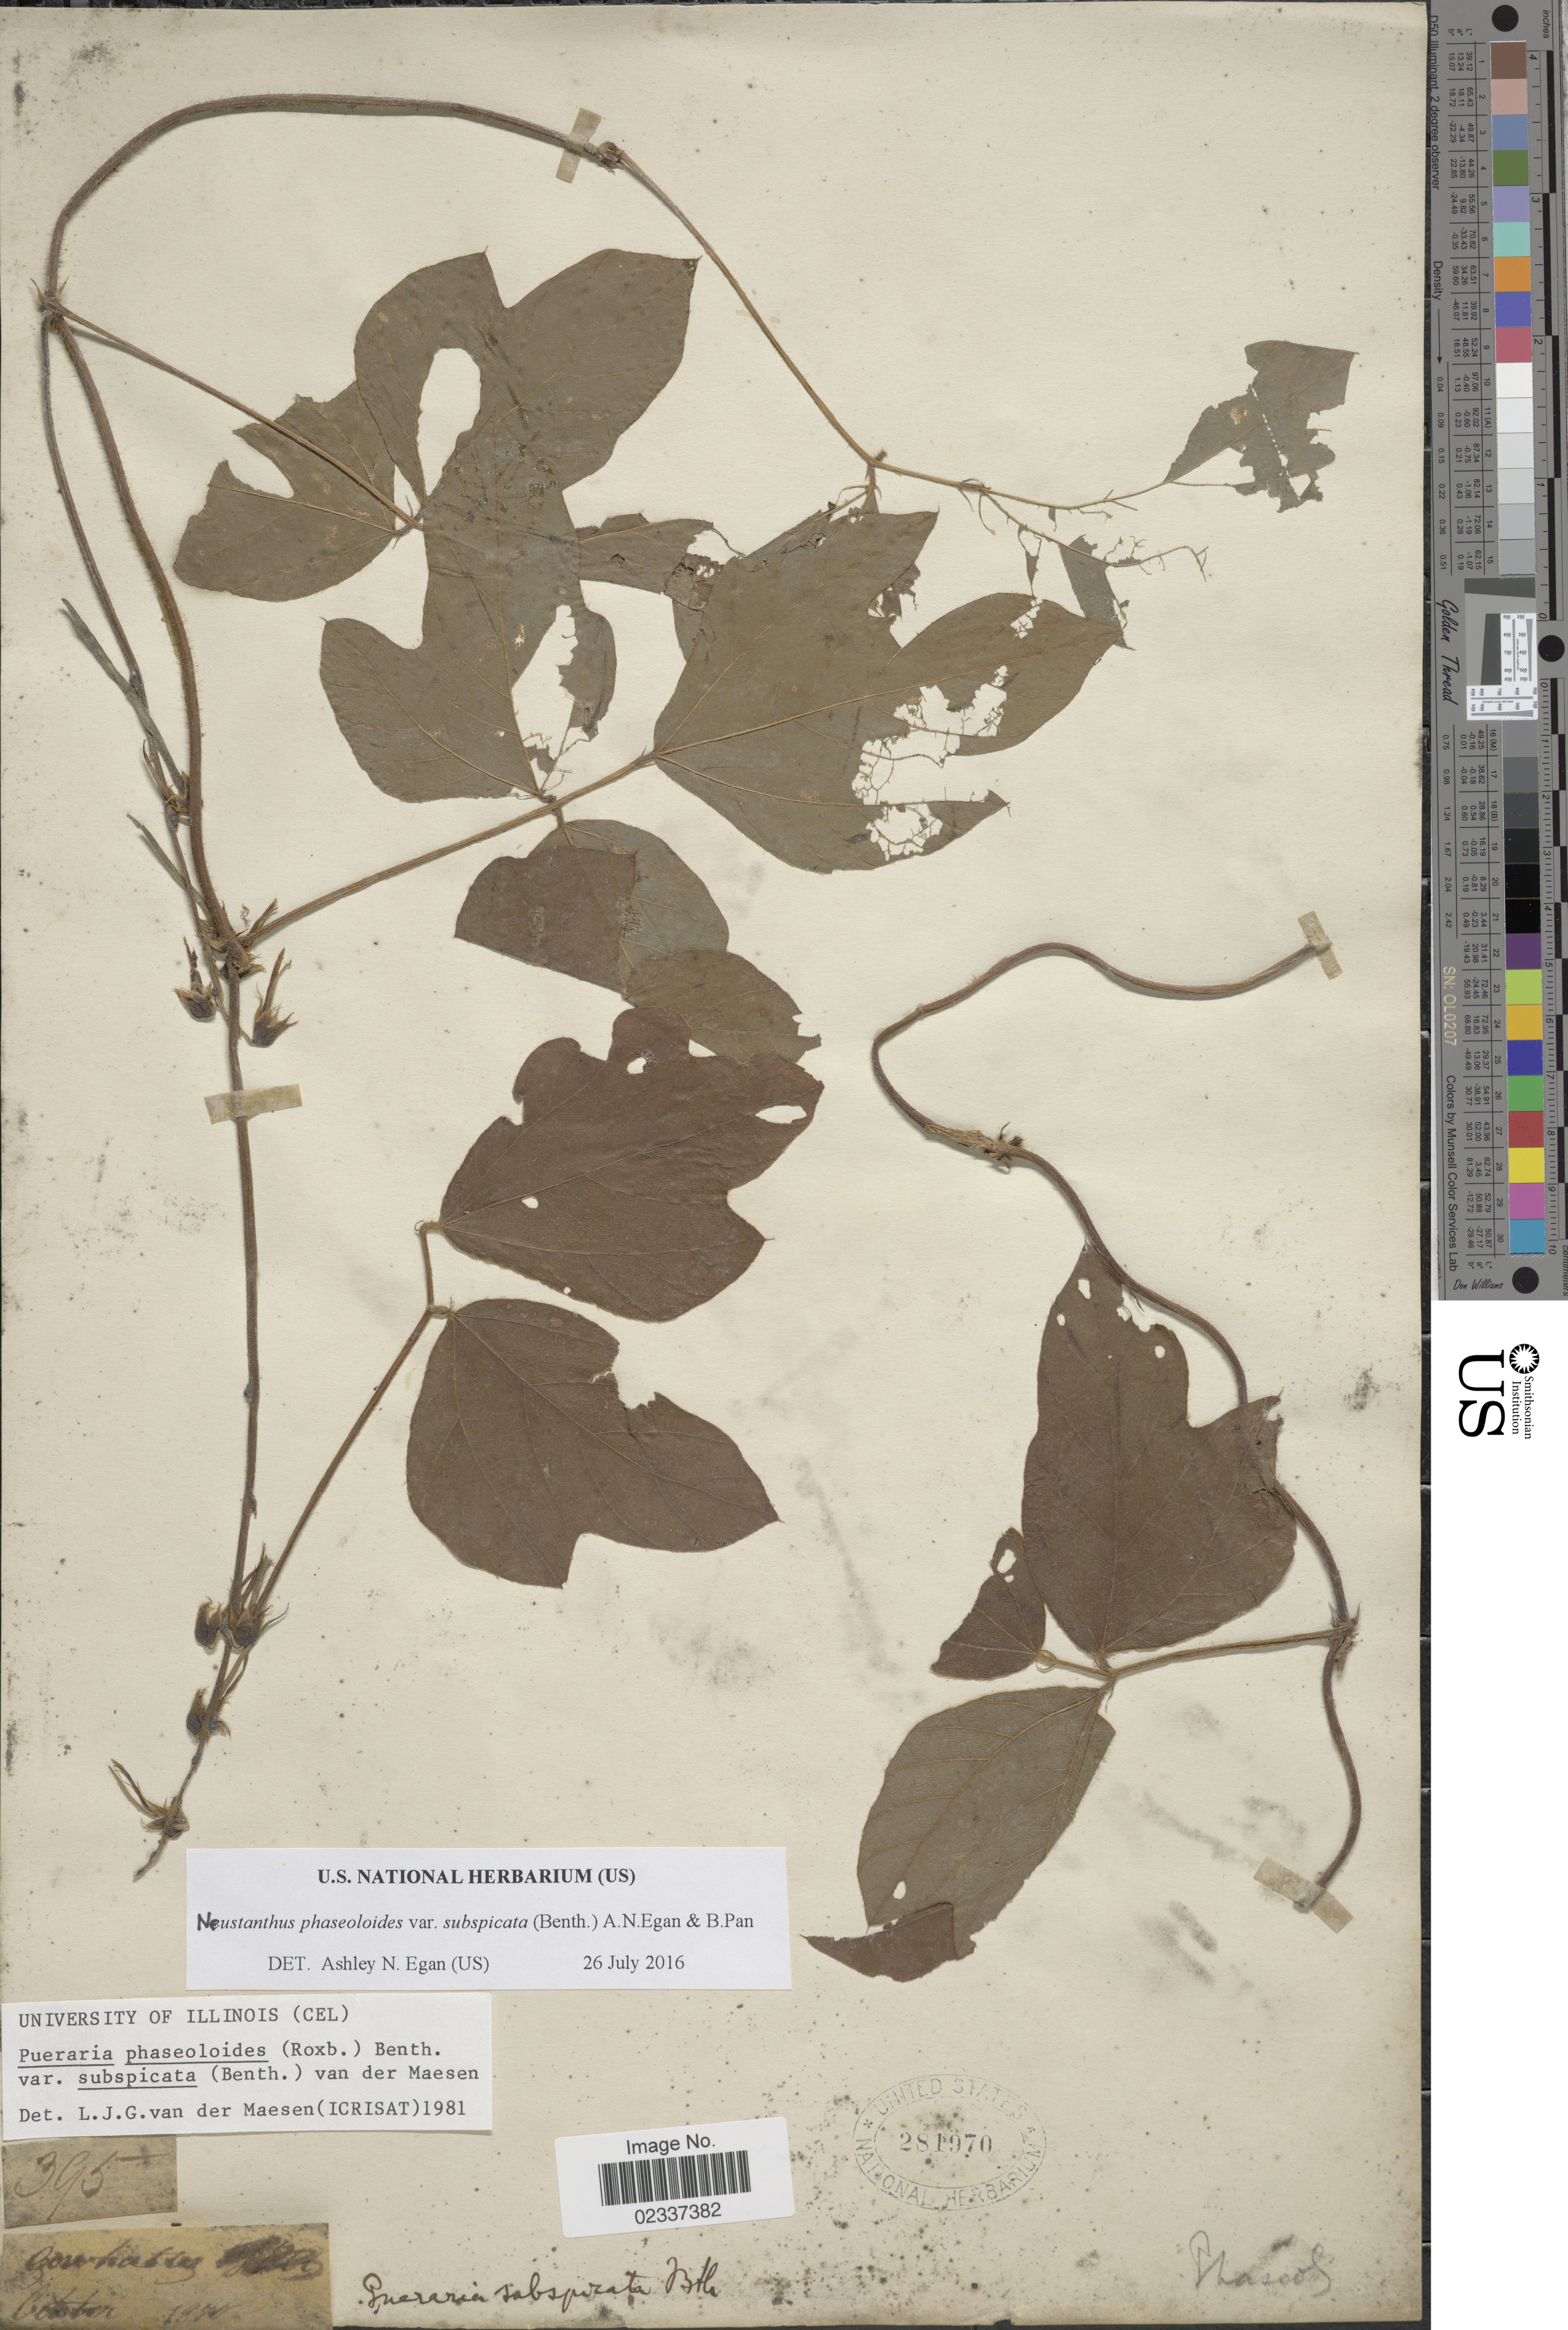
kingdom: Plantae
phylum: Tracheophyta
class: Magnoliopsida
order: Fabales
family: Fabaceae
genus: Neustanthus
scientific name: Neustanthus phaseoloides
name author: (Roxb.) Benth.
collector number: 395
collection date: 1850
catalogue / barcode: US 281970